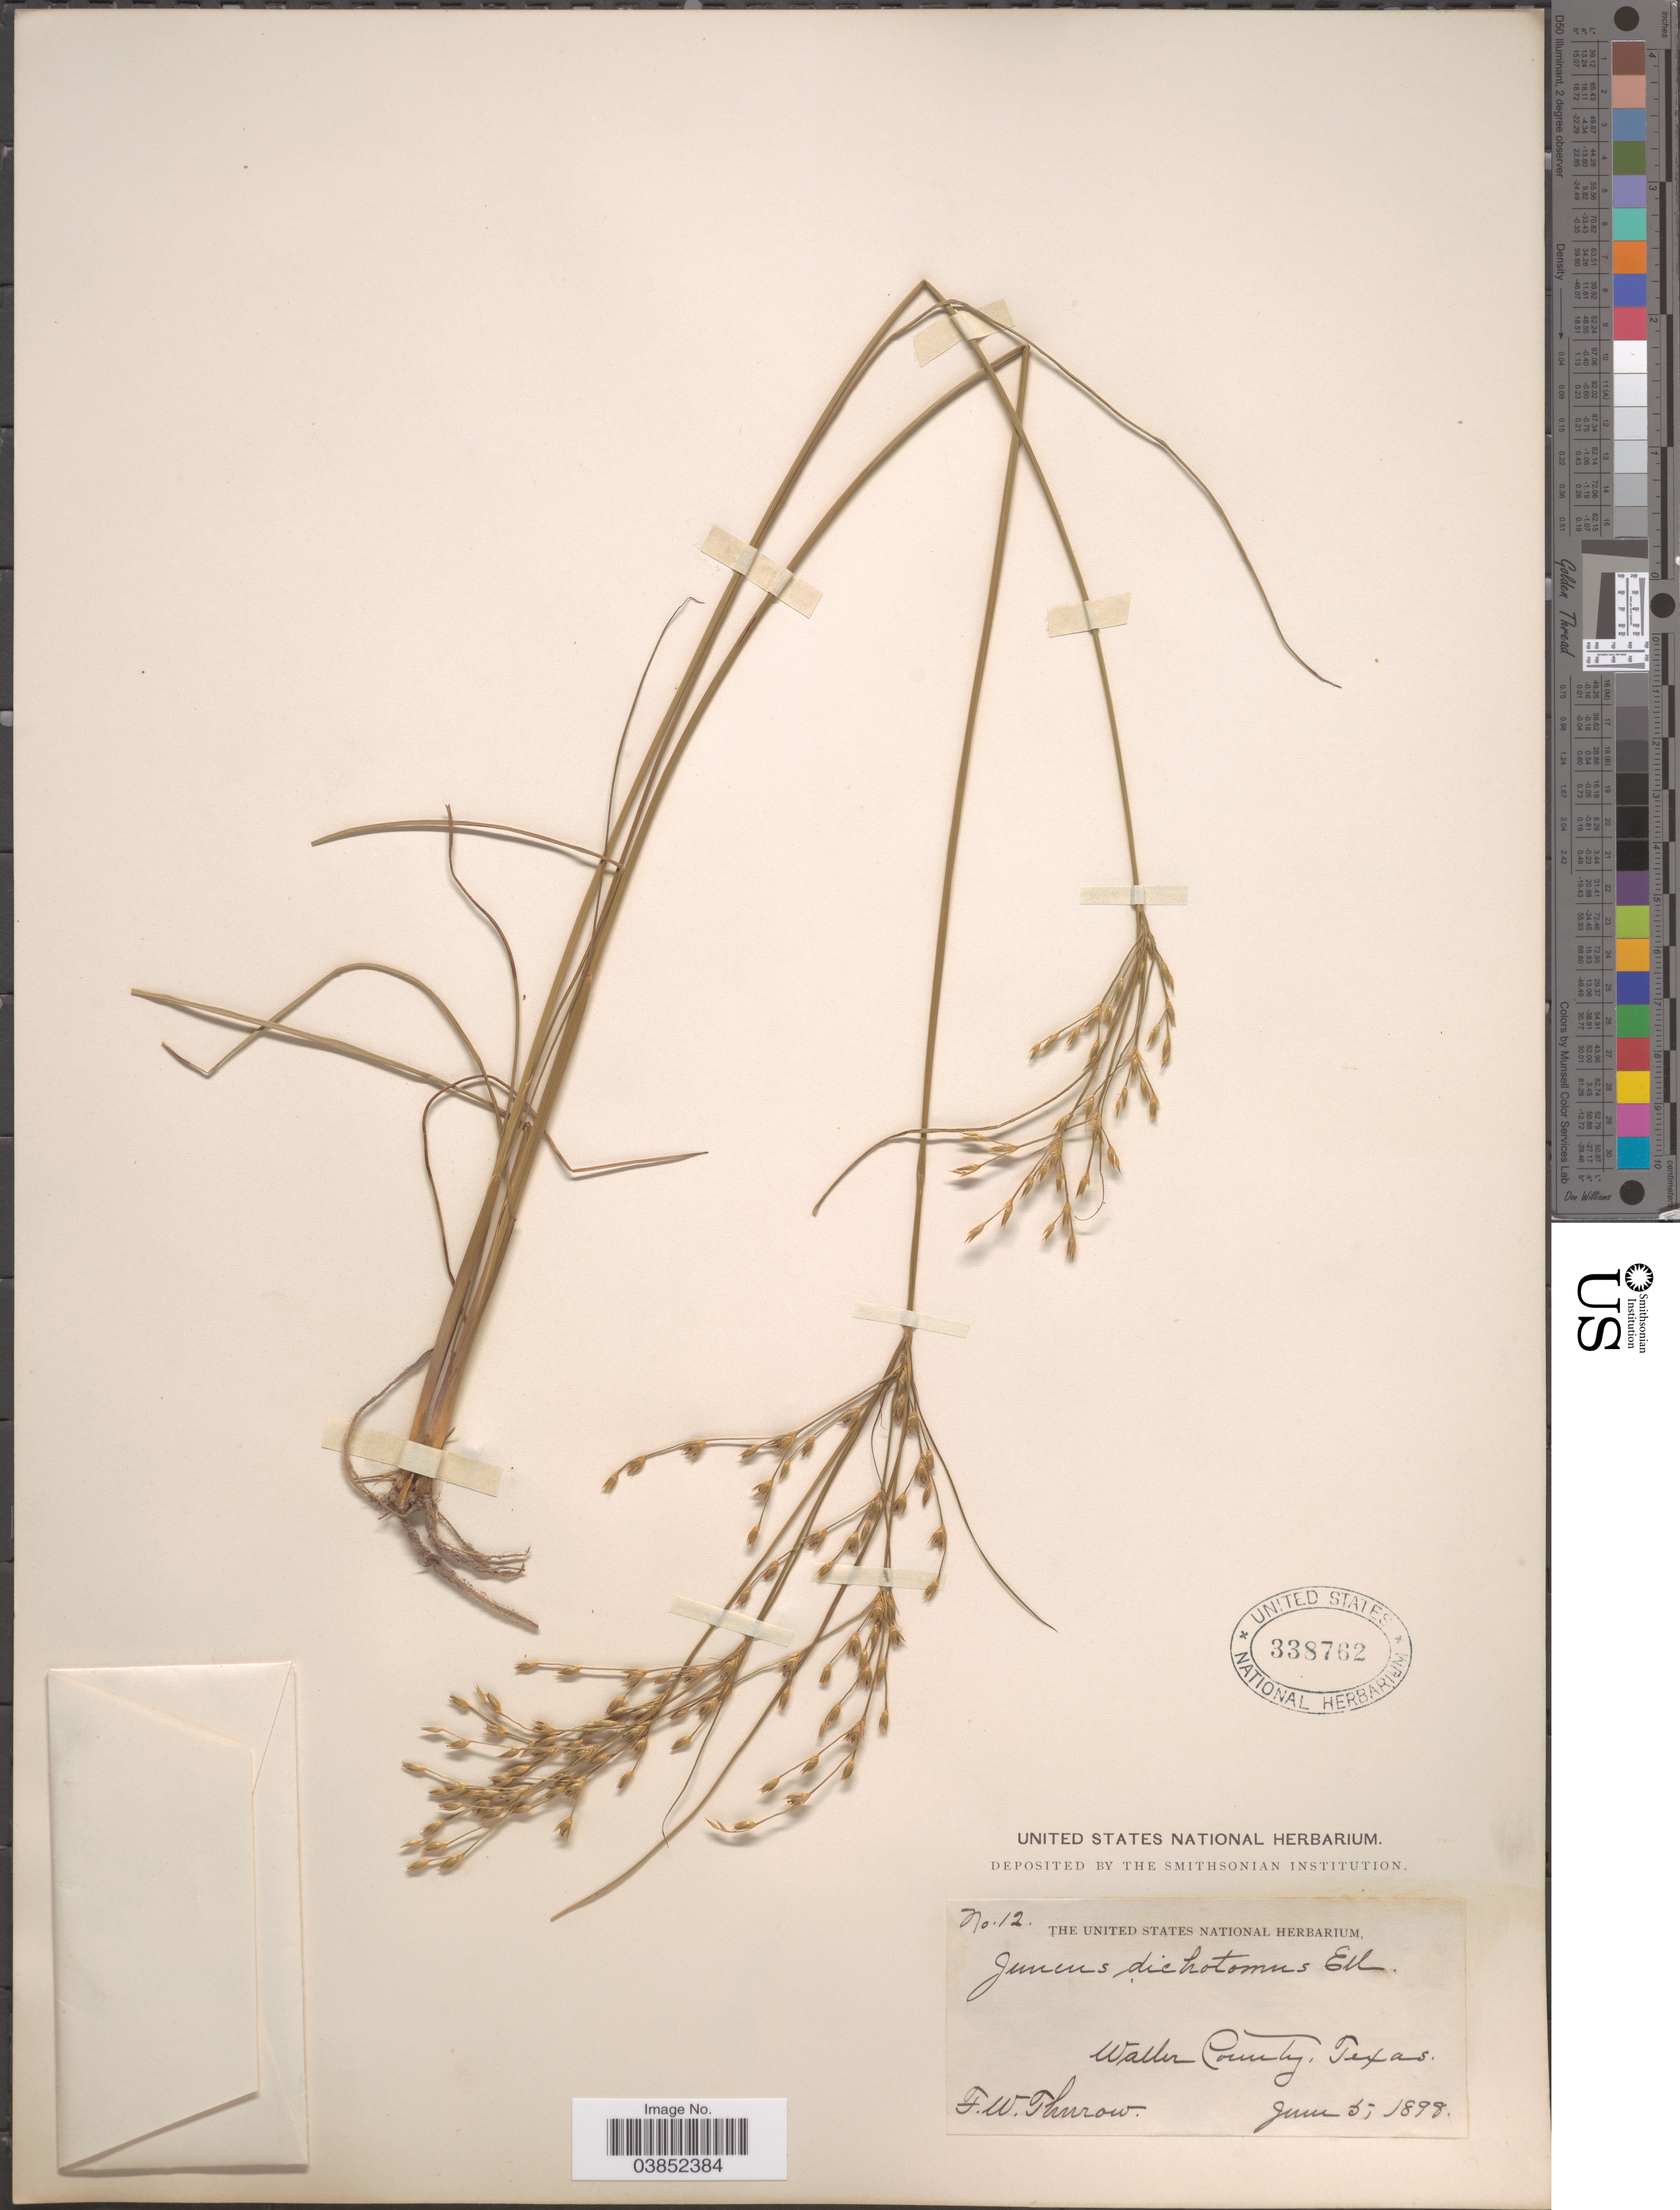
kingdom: Plantae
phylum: Tracheophyta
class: Liliopsida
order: Poales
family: Juncaceae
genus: Juncus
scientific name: Juncus dichotomus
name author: Elliott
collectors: F. W. Thurow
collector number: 12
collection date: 1898-06-05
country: United States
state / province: Texas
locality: Walker County.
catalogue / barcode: US 338762